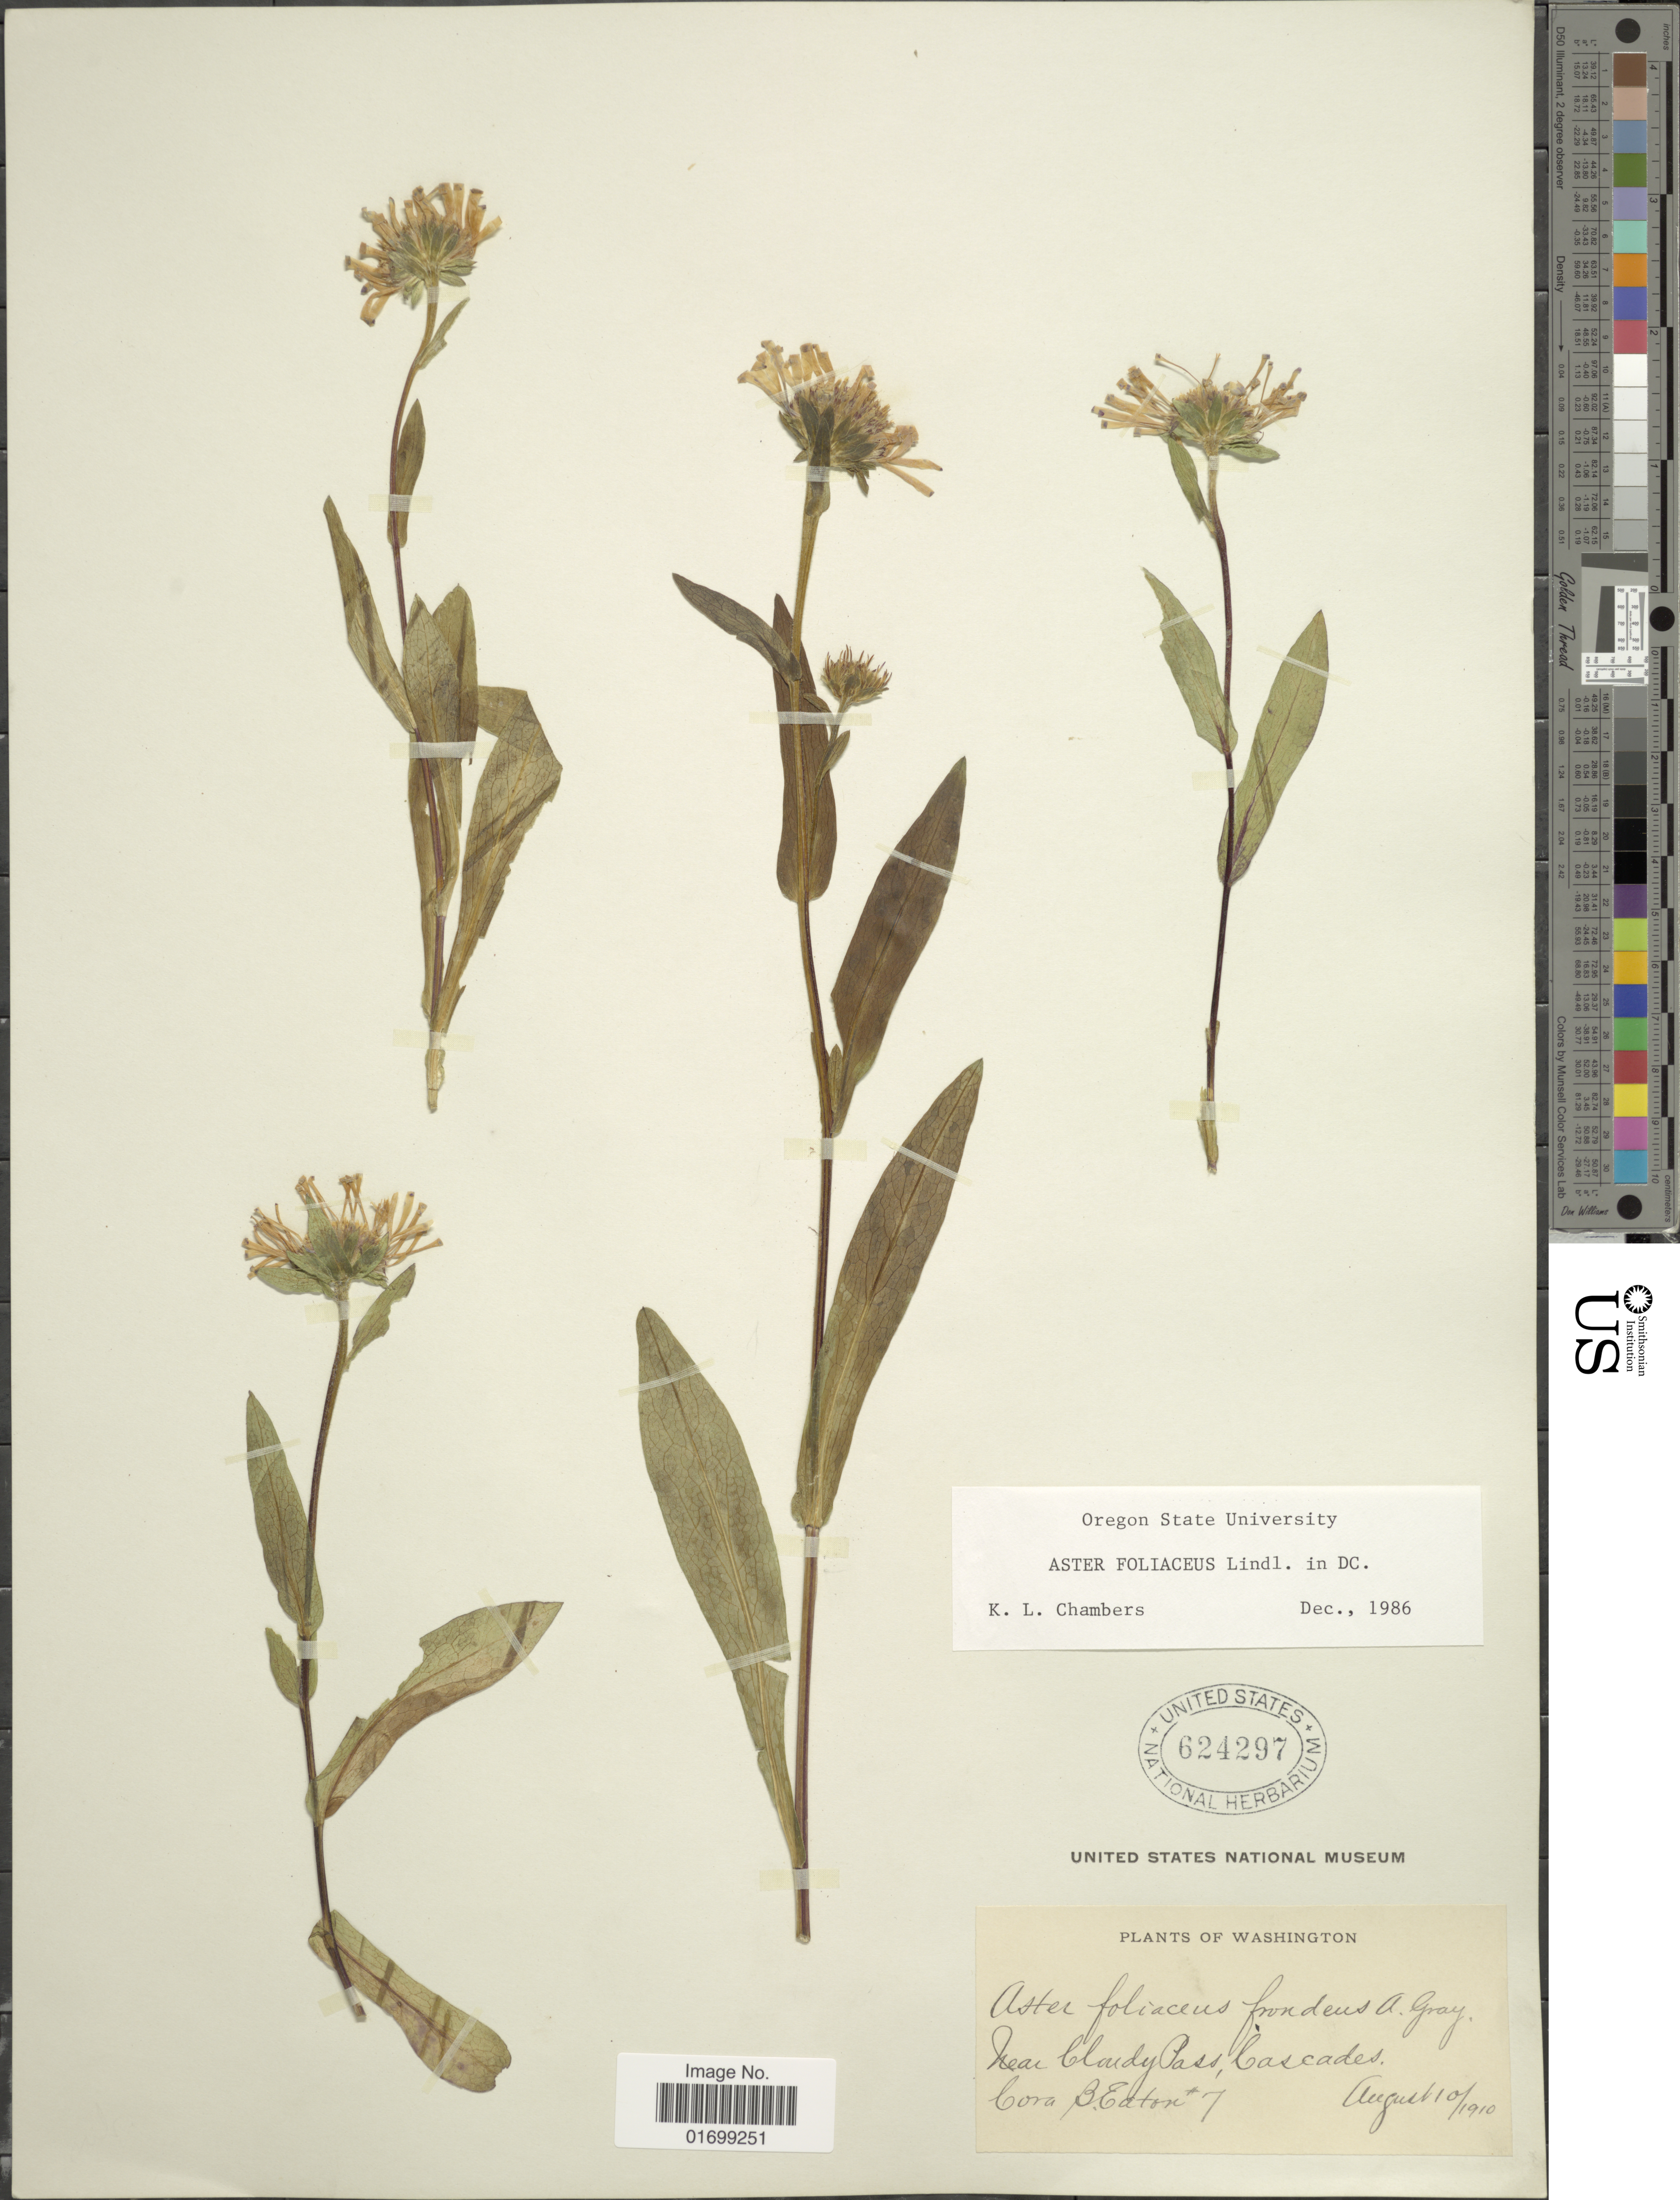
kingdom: Plantae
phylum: Tracheophyta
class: Magnoliopsida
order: Asterales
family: Asteraceae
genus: Symphyotrichum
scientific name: Symphyotrichum foliaceum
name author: (Lindl. ex DC.) G.L. Nesom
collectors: C. Eaton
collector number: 7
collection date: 1910-08-10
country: United States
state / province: Washington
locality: Near Cloudy Pass, Cascades.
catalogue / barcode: US 624297